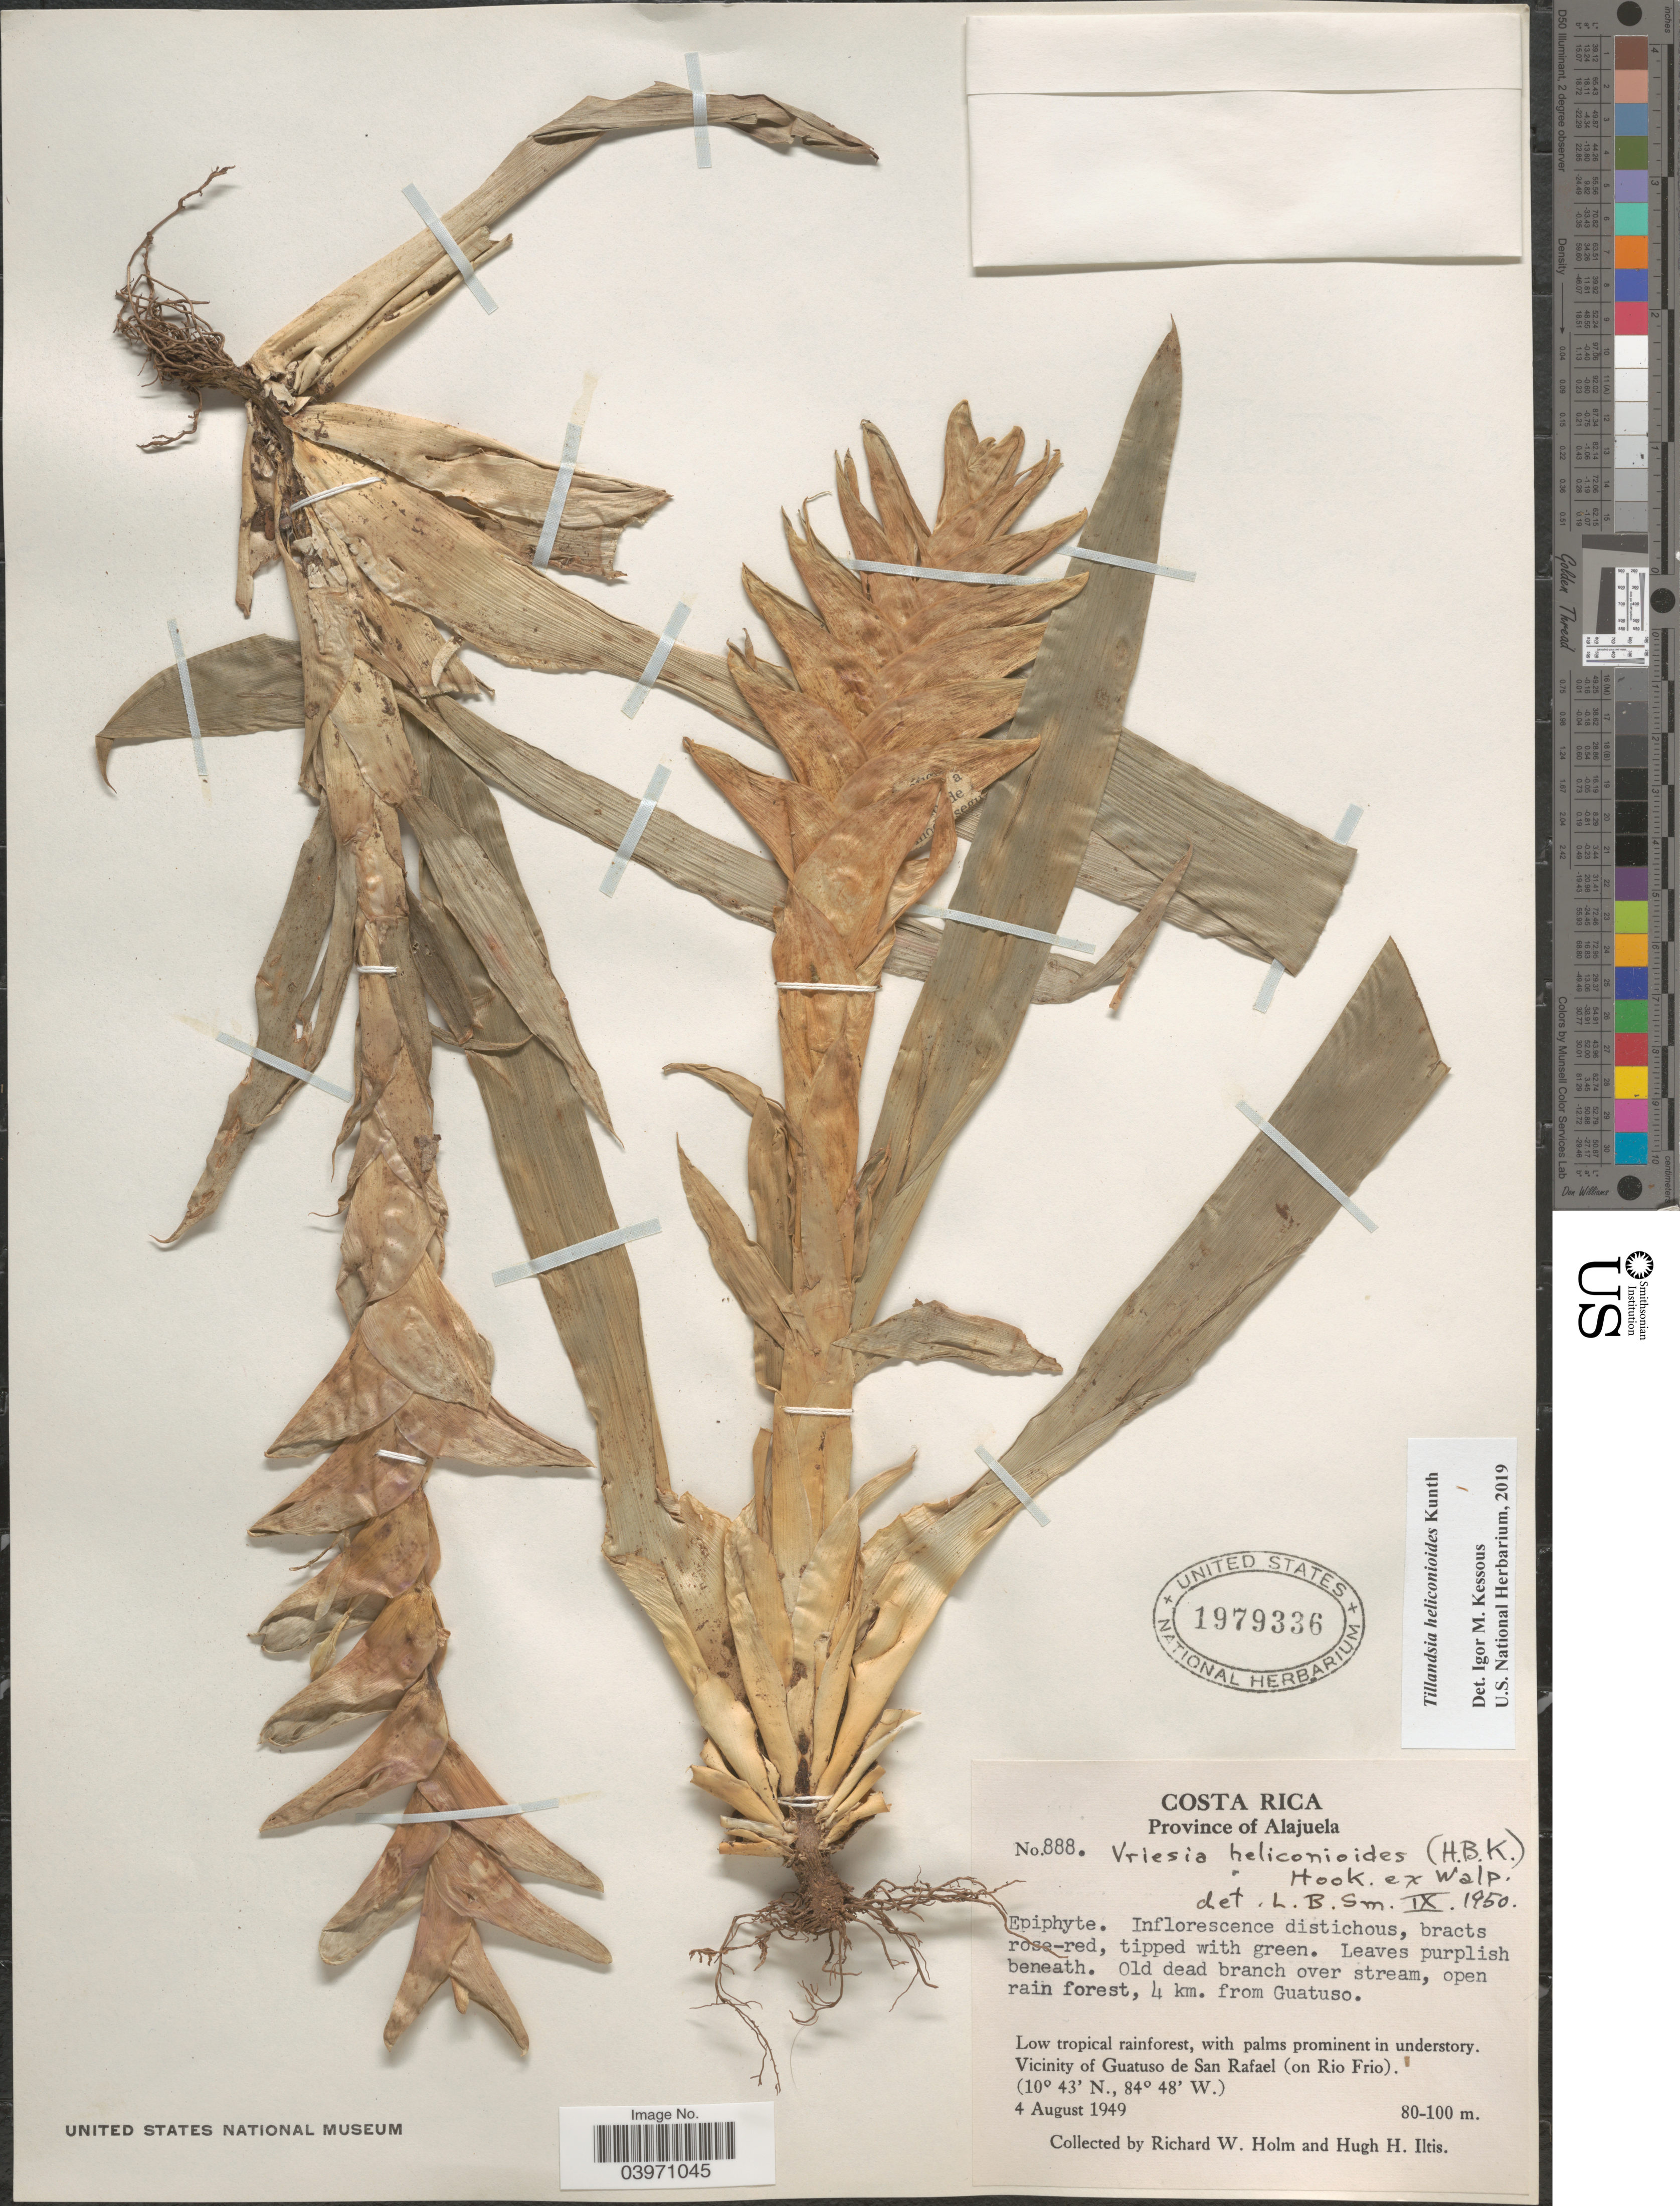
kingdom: Plantae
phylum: Tracheophyta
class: Liliopsida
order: Poales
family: Bromeliaceae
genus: Tillandsia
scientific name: Tillandsia heliconioides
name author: Kunth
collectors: R. W. Holm & H. H. Iltis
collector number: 888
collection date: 1949-08-04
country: Costa Rica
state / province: Alajuela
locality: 4 km. from Guatuso. Vicinity of Guatuso de San Rafael (on Rio Frio).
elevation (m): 80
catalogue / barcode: US 1979336